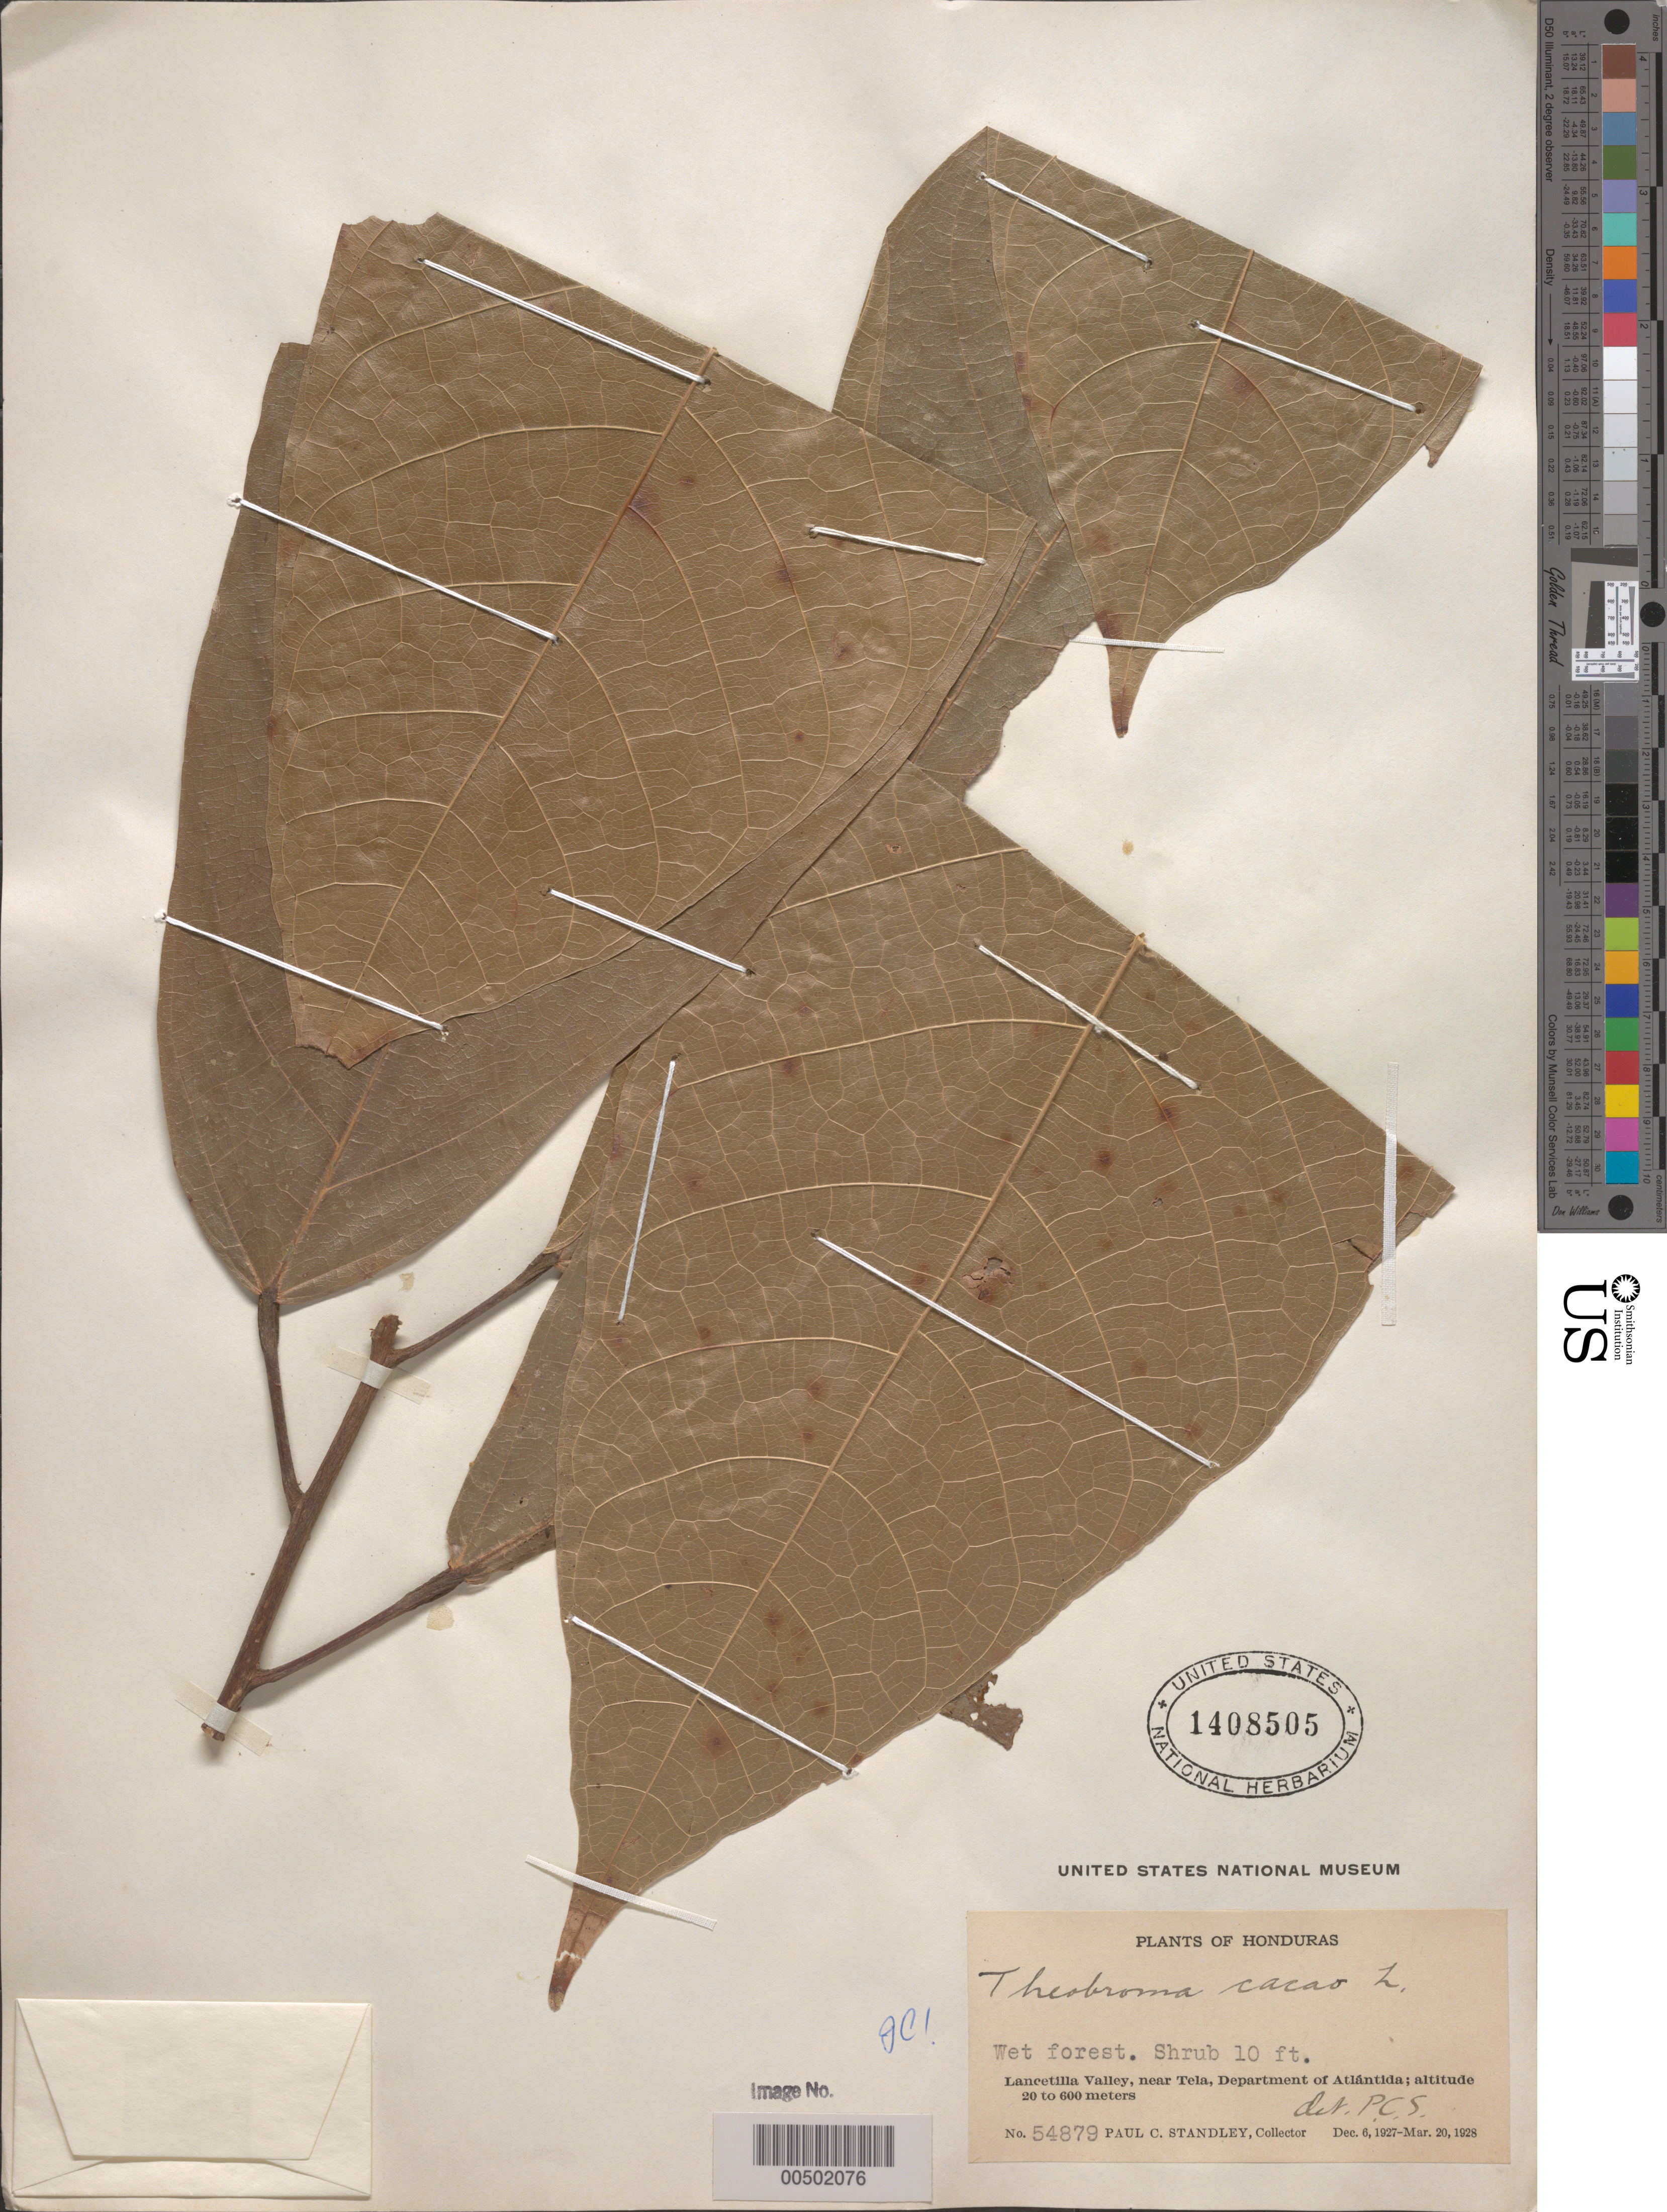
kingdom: Plantae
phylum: Tracheophyta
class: Magnoliopsida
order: Malvales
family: Malvaceae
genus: Theobroma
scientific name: Theobroma cacao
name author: L.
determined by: Standley, Paul C.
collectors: P. C. Standley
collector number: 54879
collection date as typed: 06 Dec 1927 to 20 Mar 1928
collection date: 1927-12-06/1928-03-20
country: Honduras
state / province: Atlántida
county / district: Tela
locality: Lancetilla Valley, near Tela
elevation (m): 20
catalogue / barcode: US 1408505